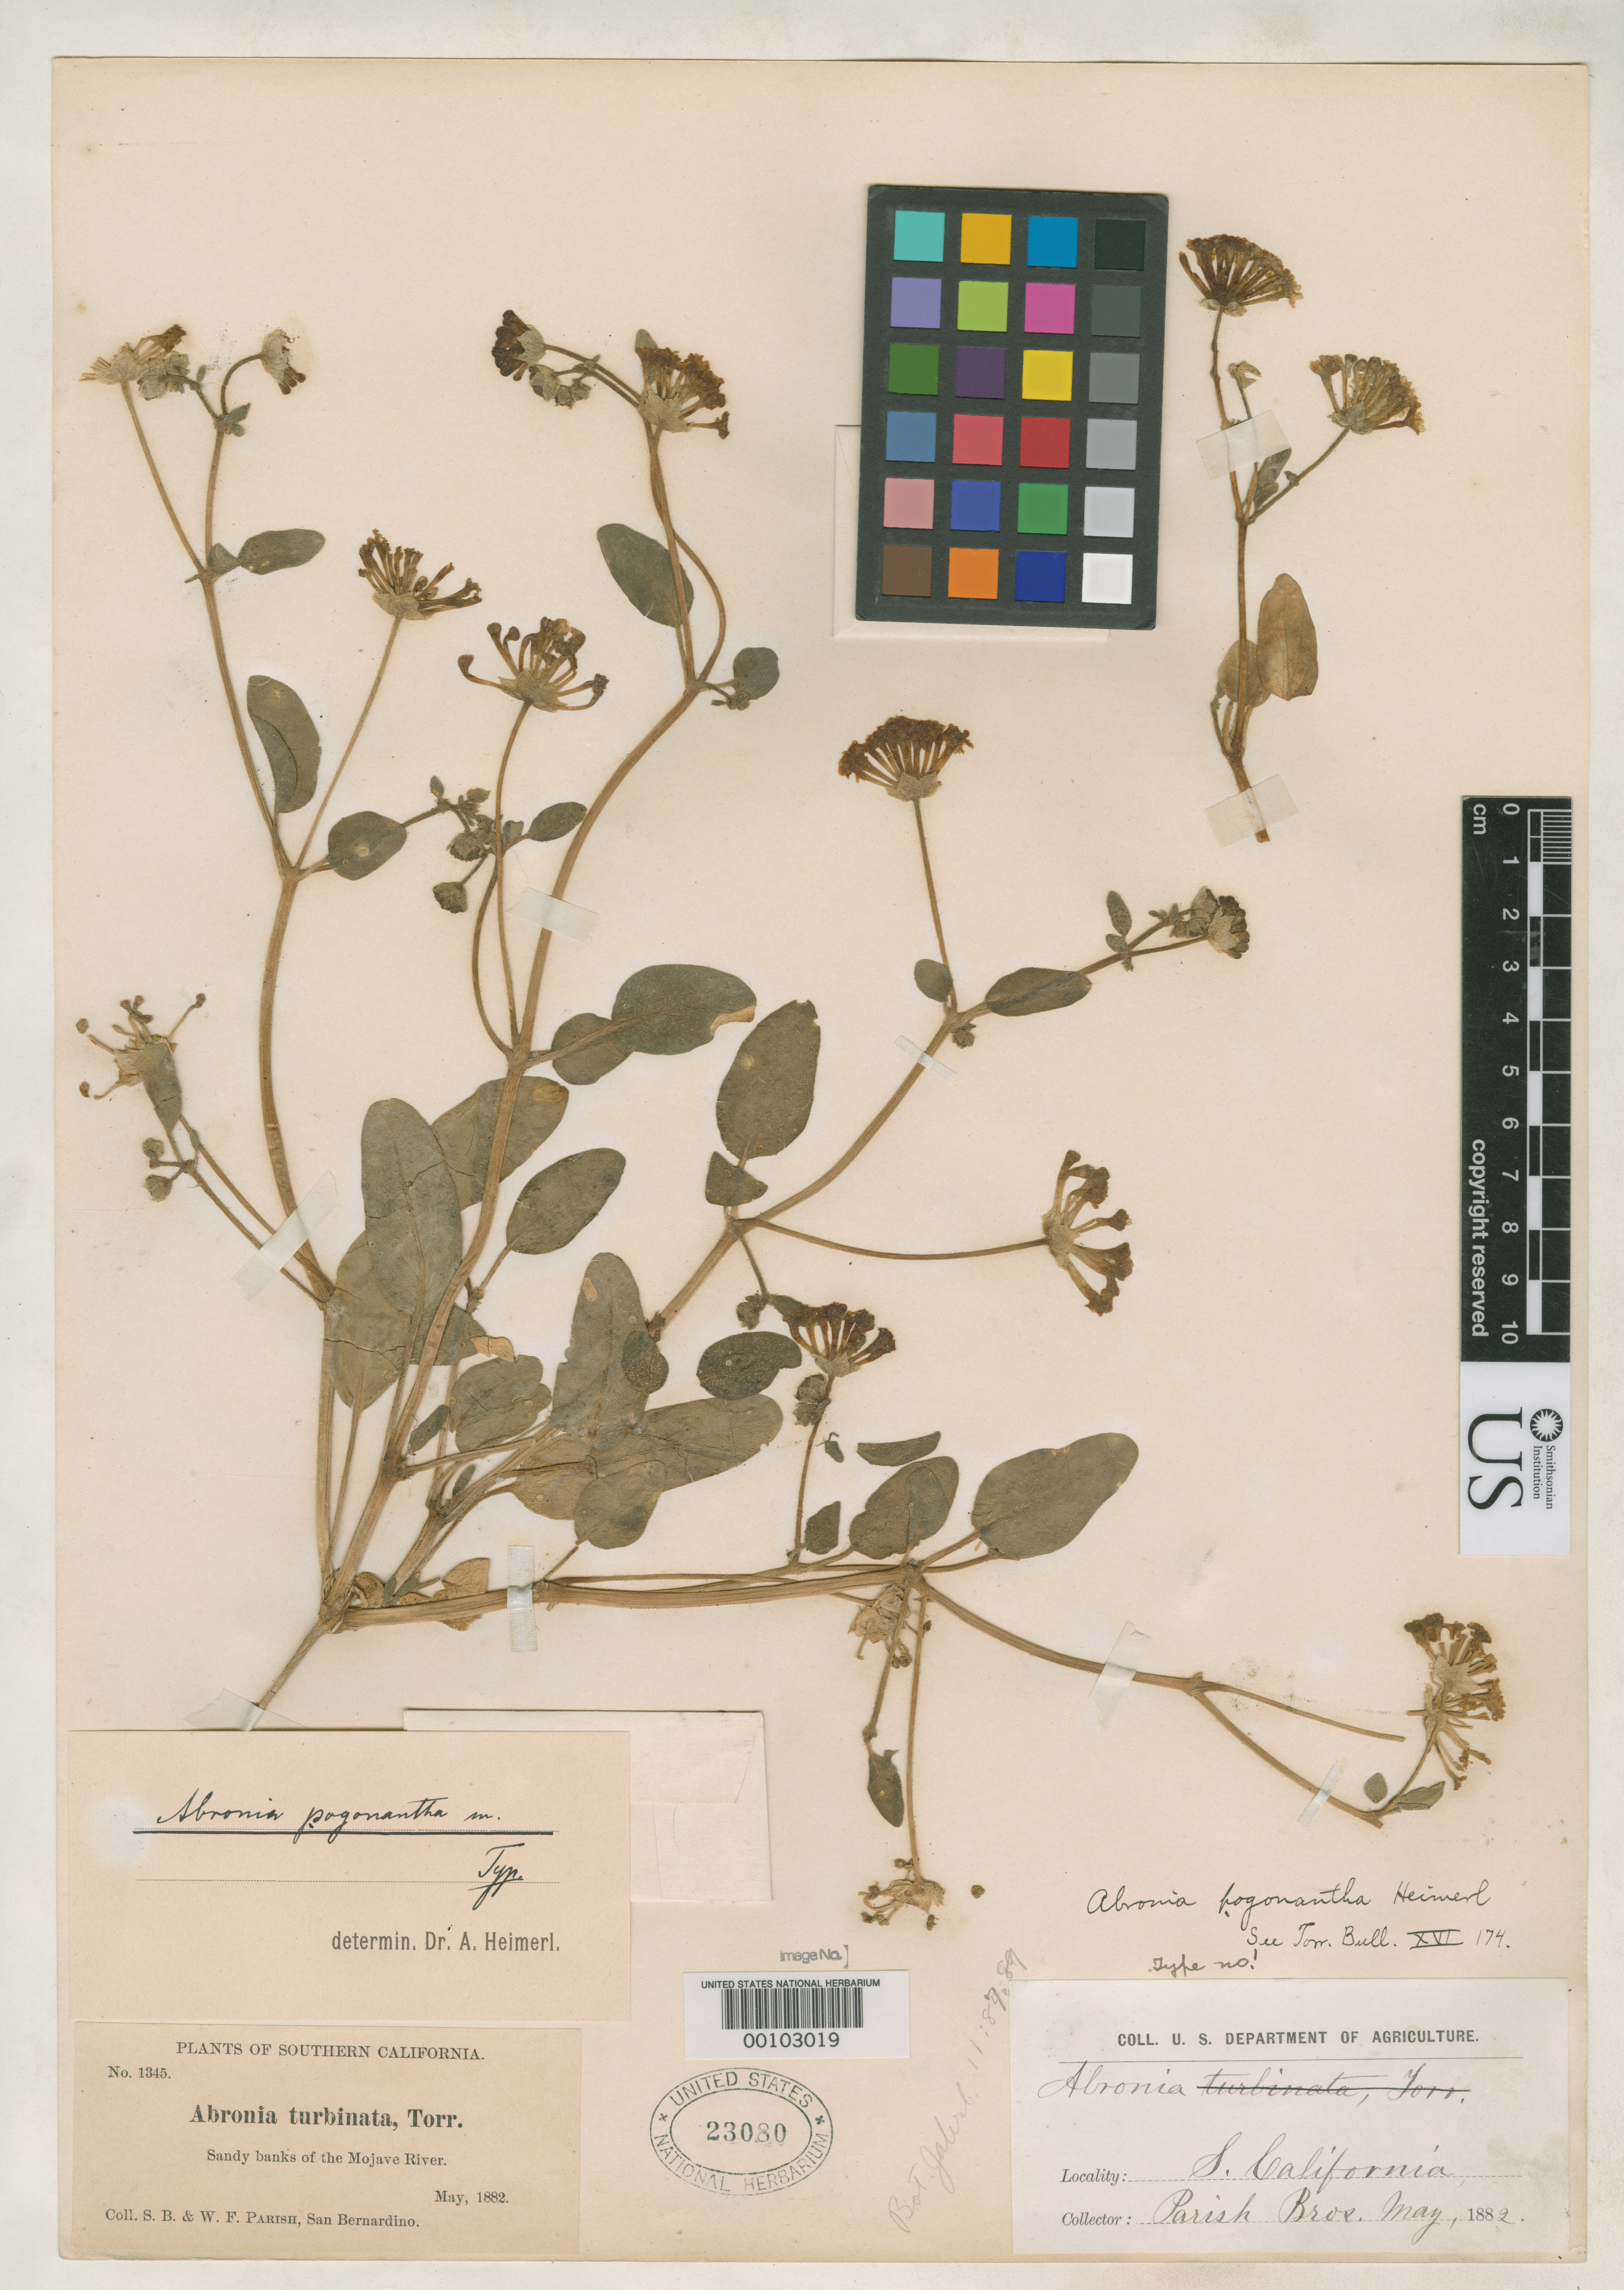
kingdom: Plantae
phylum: Tracheophyta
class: Magnoliopsida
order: Caryophyllales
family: Nyctaginaceae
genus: Abronia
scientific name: Abronia pogonantha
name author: Heimerl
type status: Type Collection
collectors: S. B. Parish & W. F. Parish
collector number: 1345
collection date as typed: May 1882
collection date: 1882-05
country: United States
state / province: California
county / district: San Bernardino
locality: Mohave River, San Bernardino.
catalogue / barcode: US 23080